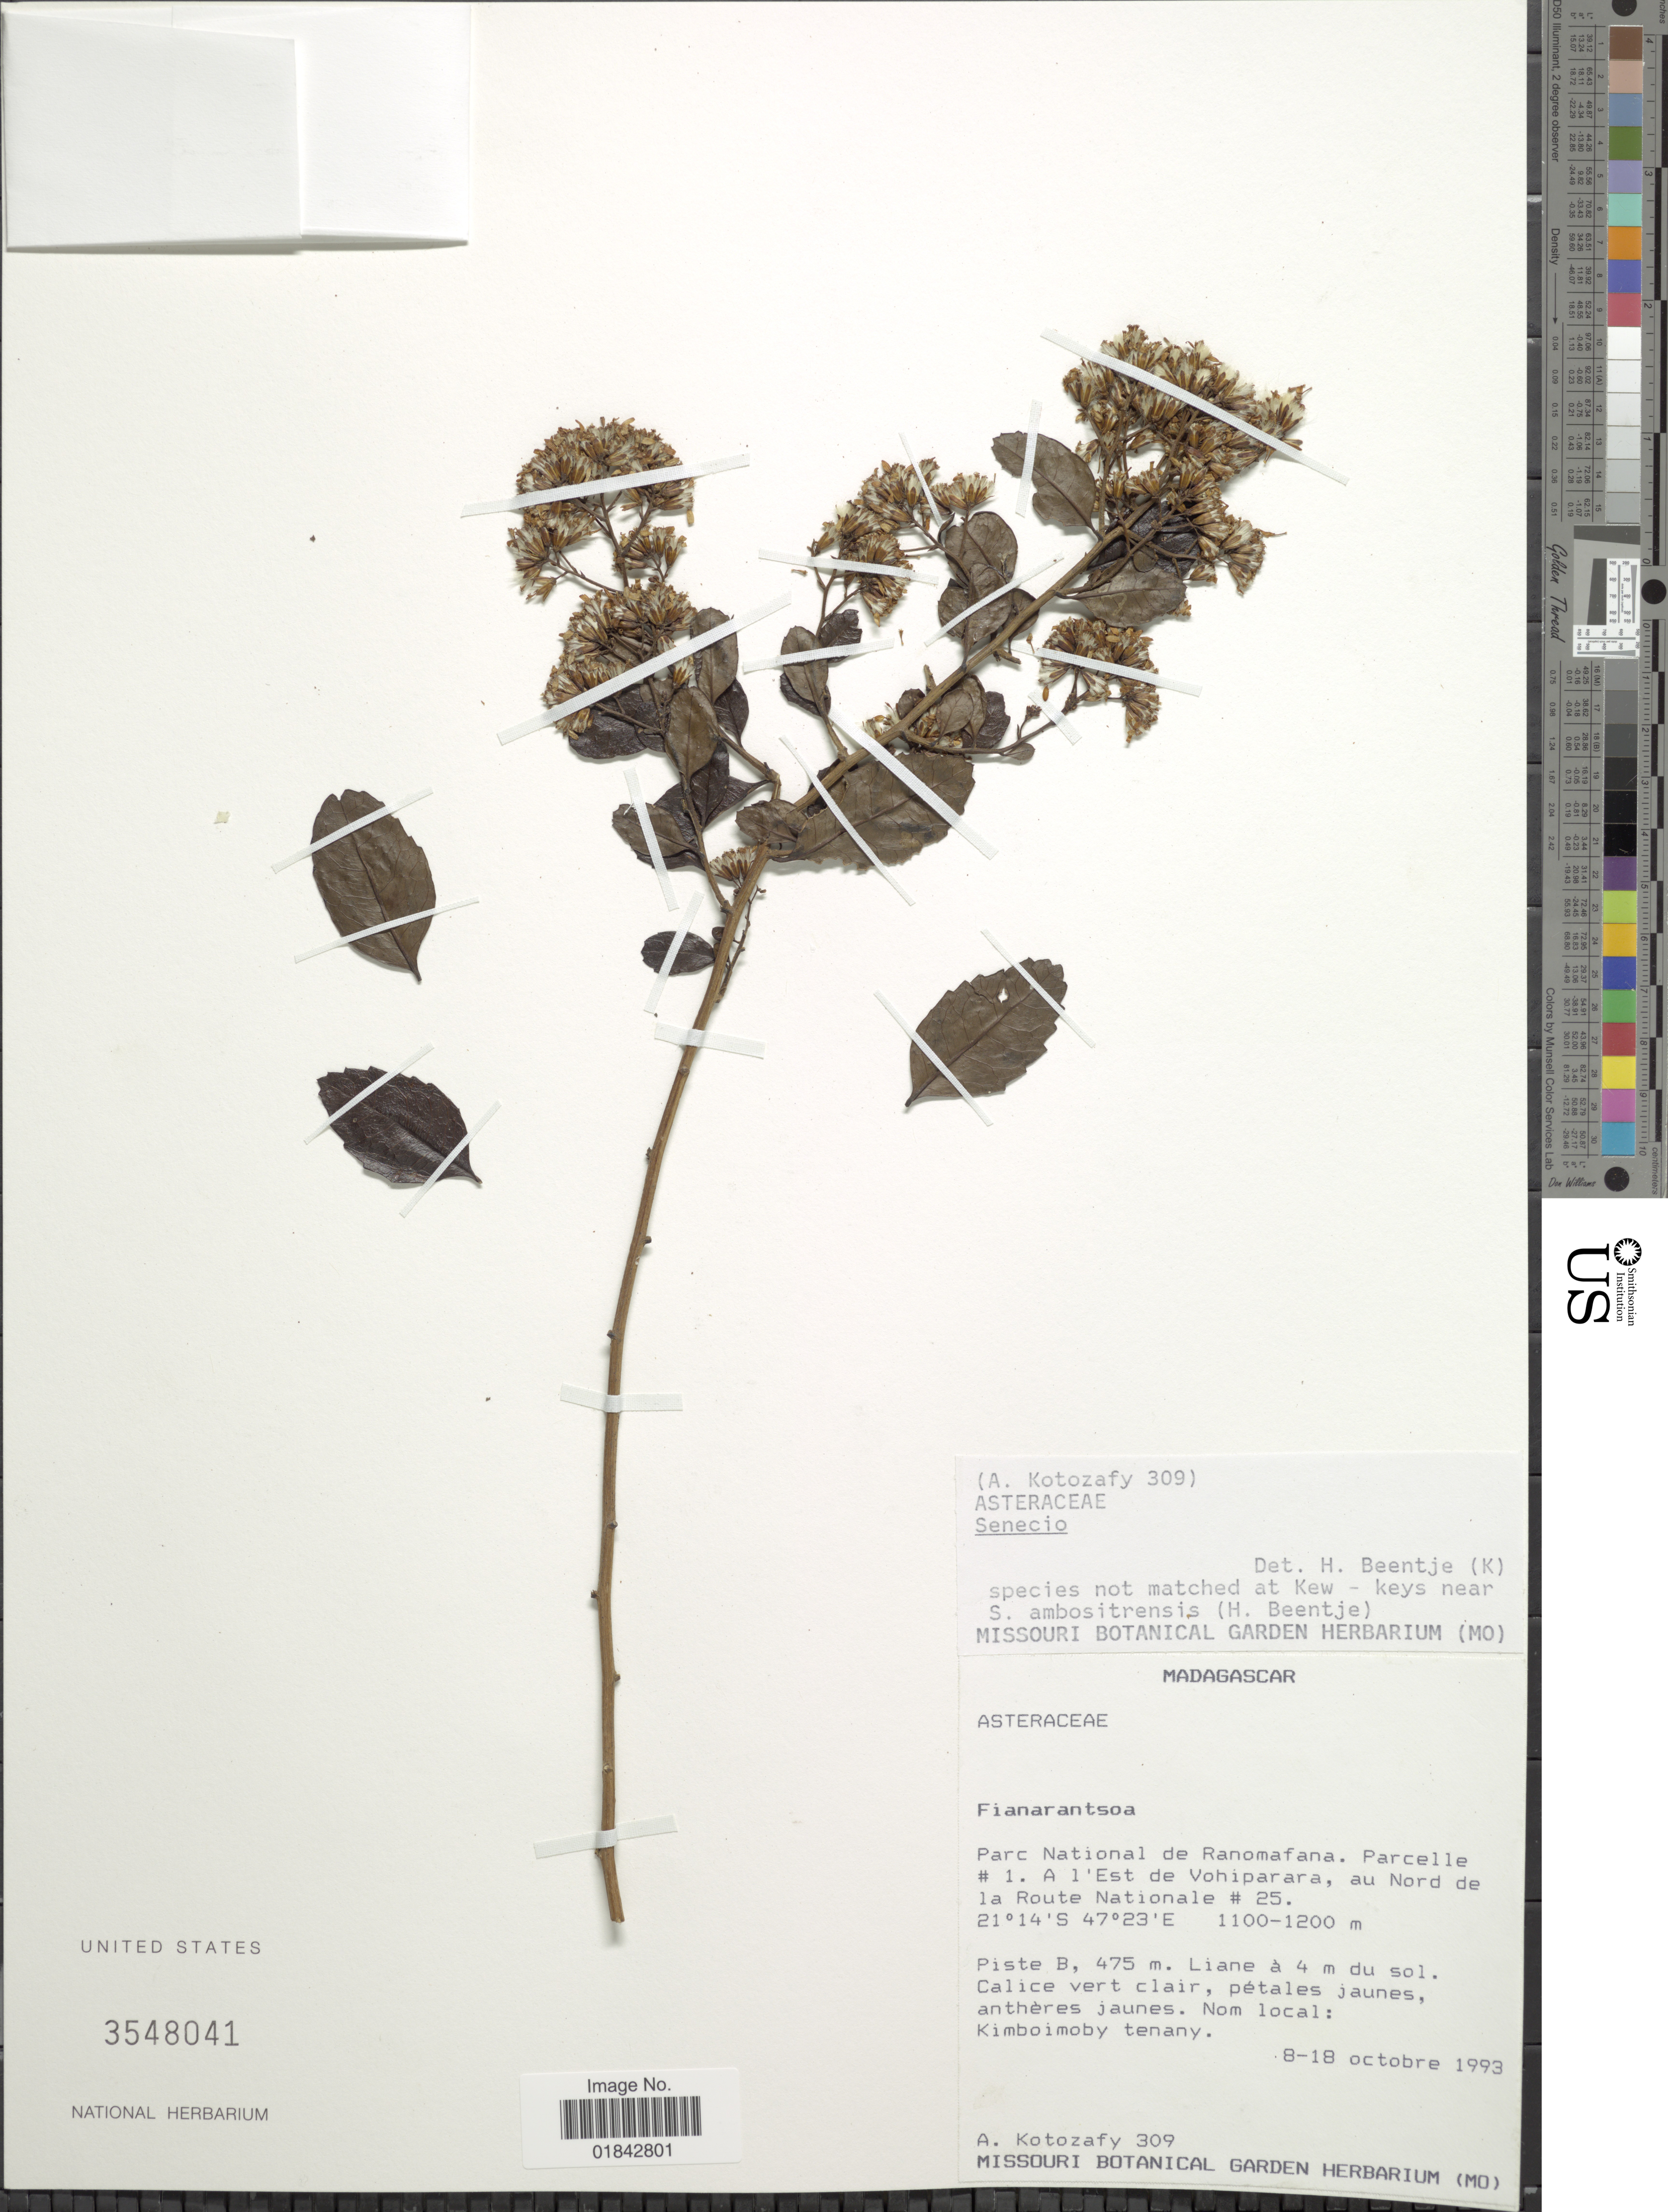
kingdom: Plantae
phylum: Tracheophyta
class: Magnoliopsida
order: Asterales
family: Asteraceae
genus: Senecio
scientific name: Senecio sp.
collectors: A. Kotozafy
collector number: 309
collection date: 1993-10-08/1993-10-18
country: Madagascar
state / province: Haute Matsiatra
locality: Parc National de Ranomafana, Parcelle #1 A l' Est de Vohiparara, au Nord de la Route Nationale #25, Piste B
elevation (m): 1100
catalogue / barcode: US 3548041